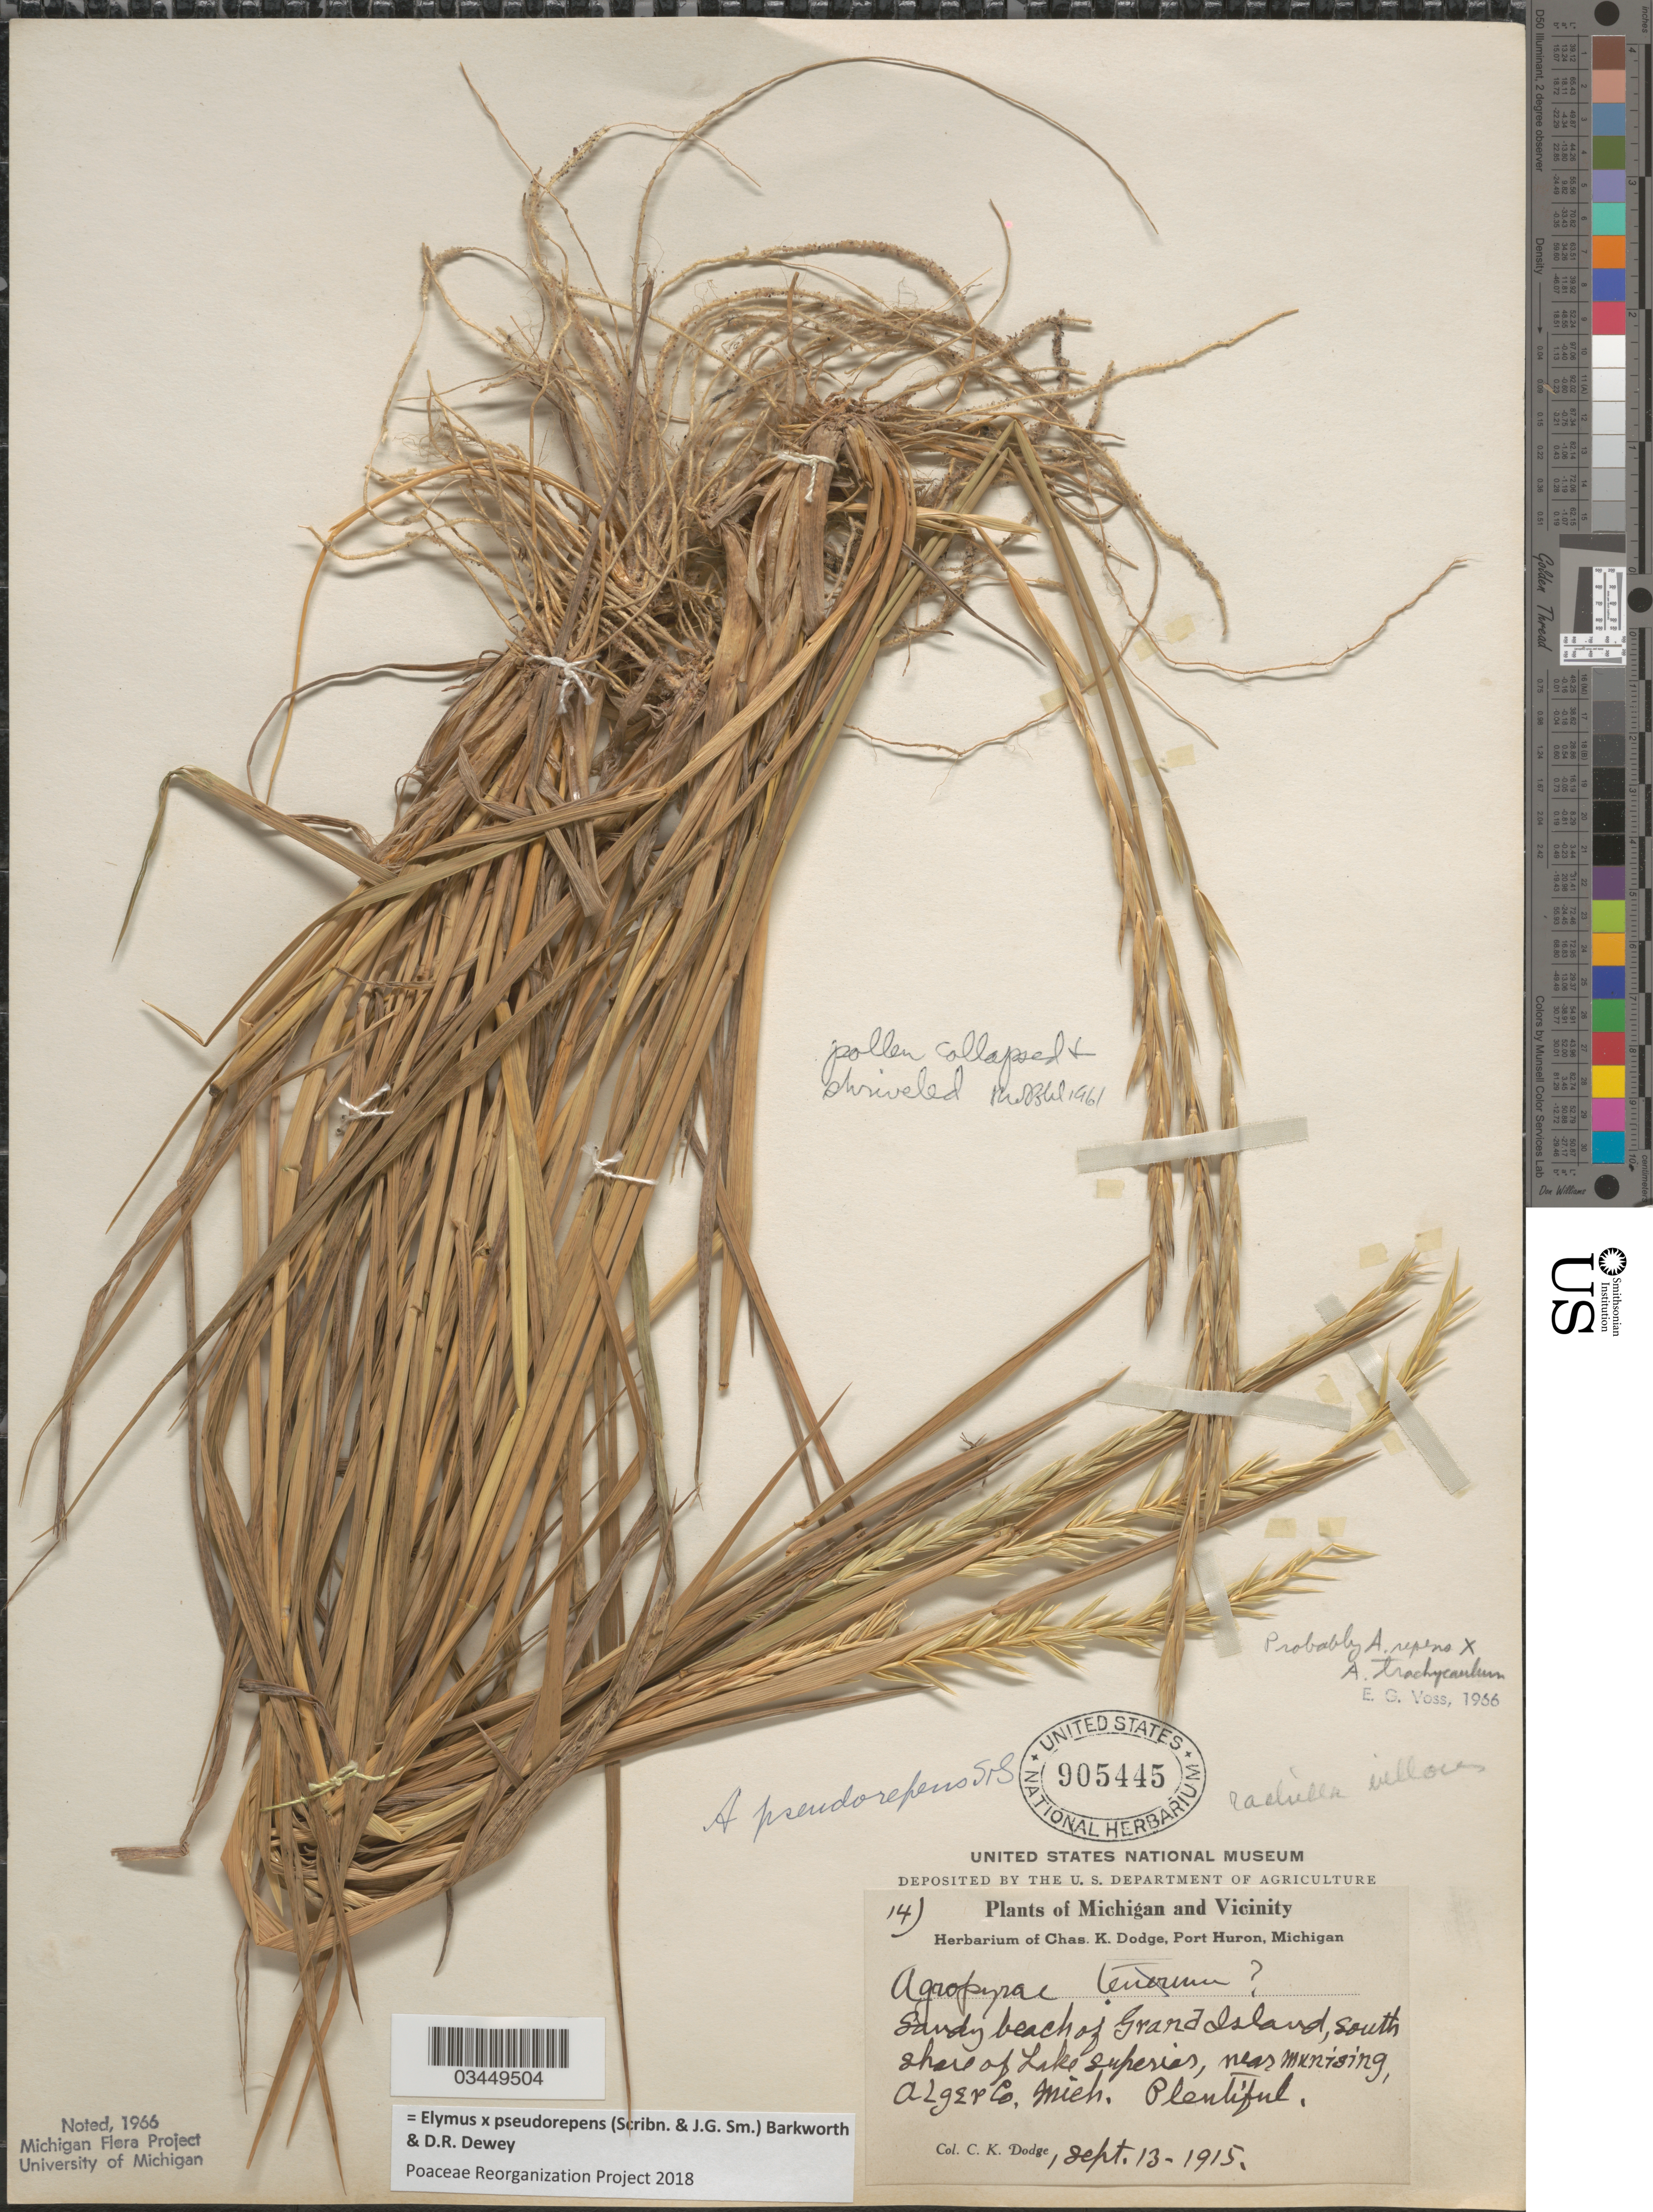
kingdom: Plantae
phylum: Tracheophyta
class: Liliopsida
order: Poales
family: Poaceae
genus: Elymus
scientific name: Elymus x pseudorepens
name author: (Scribn. & J.G. Sm.) Barkworth & Dewey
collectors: C. K. Dodge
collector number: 14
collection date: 1915-09-13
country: United States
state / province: Michigan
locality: Michigan and Vicinity. Sandy beach of Grand Island, south shore of Lake Superior, near munising, Alger Co.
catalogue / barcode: US 905445